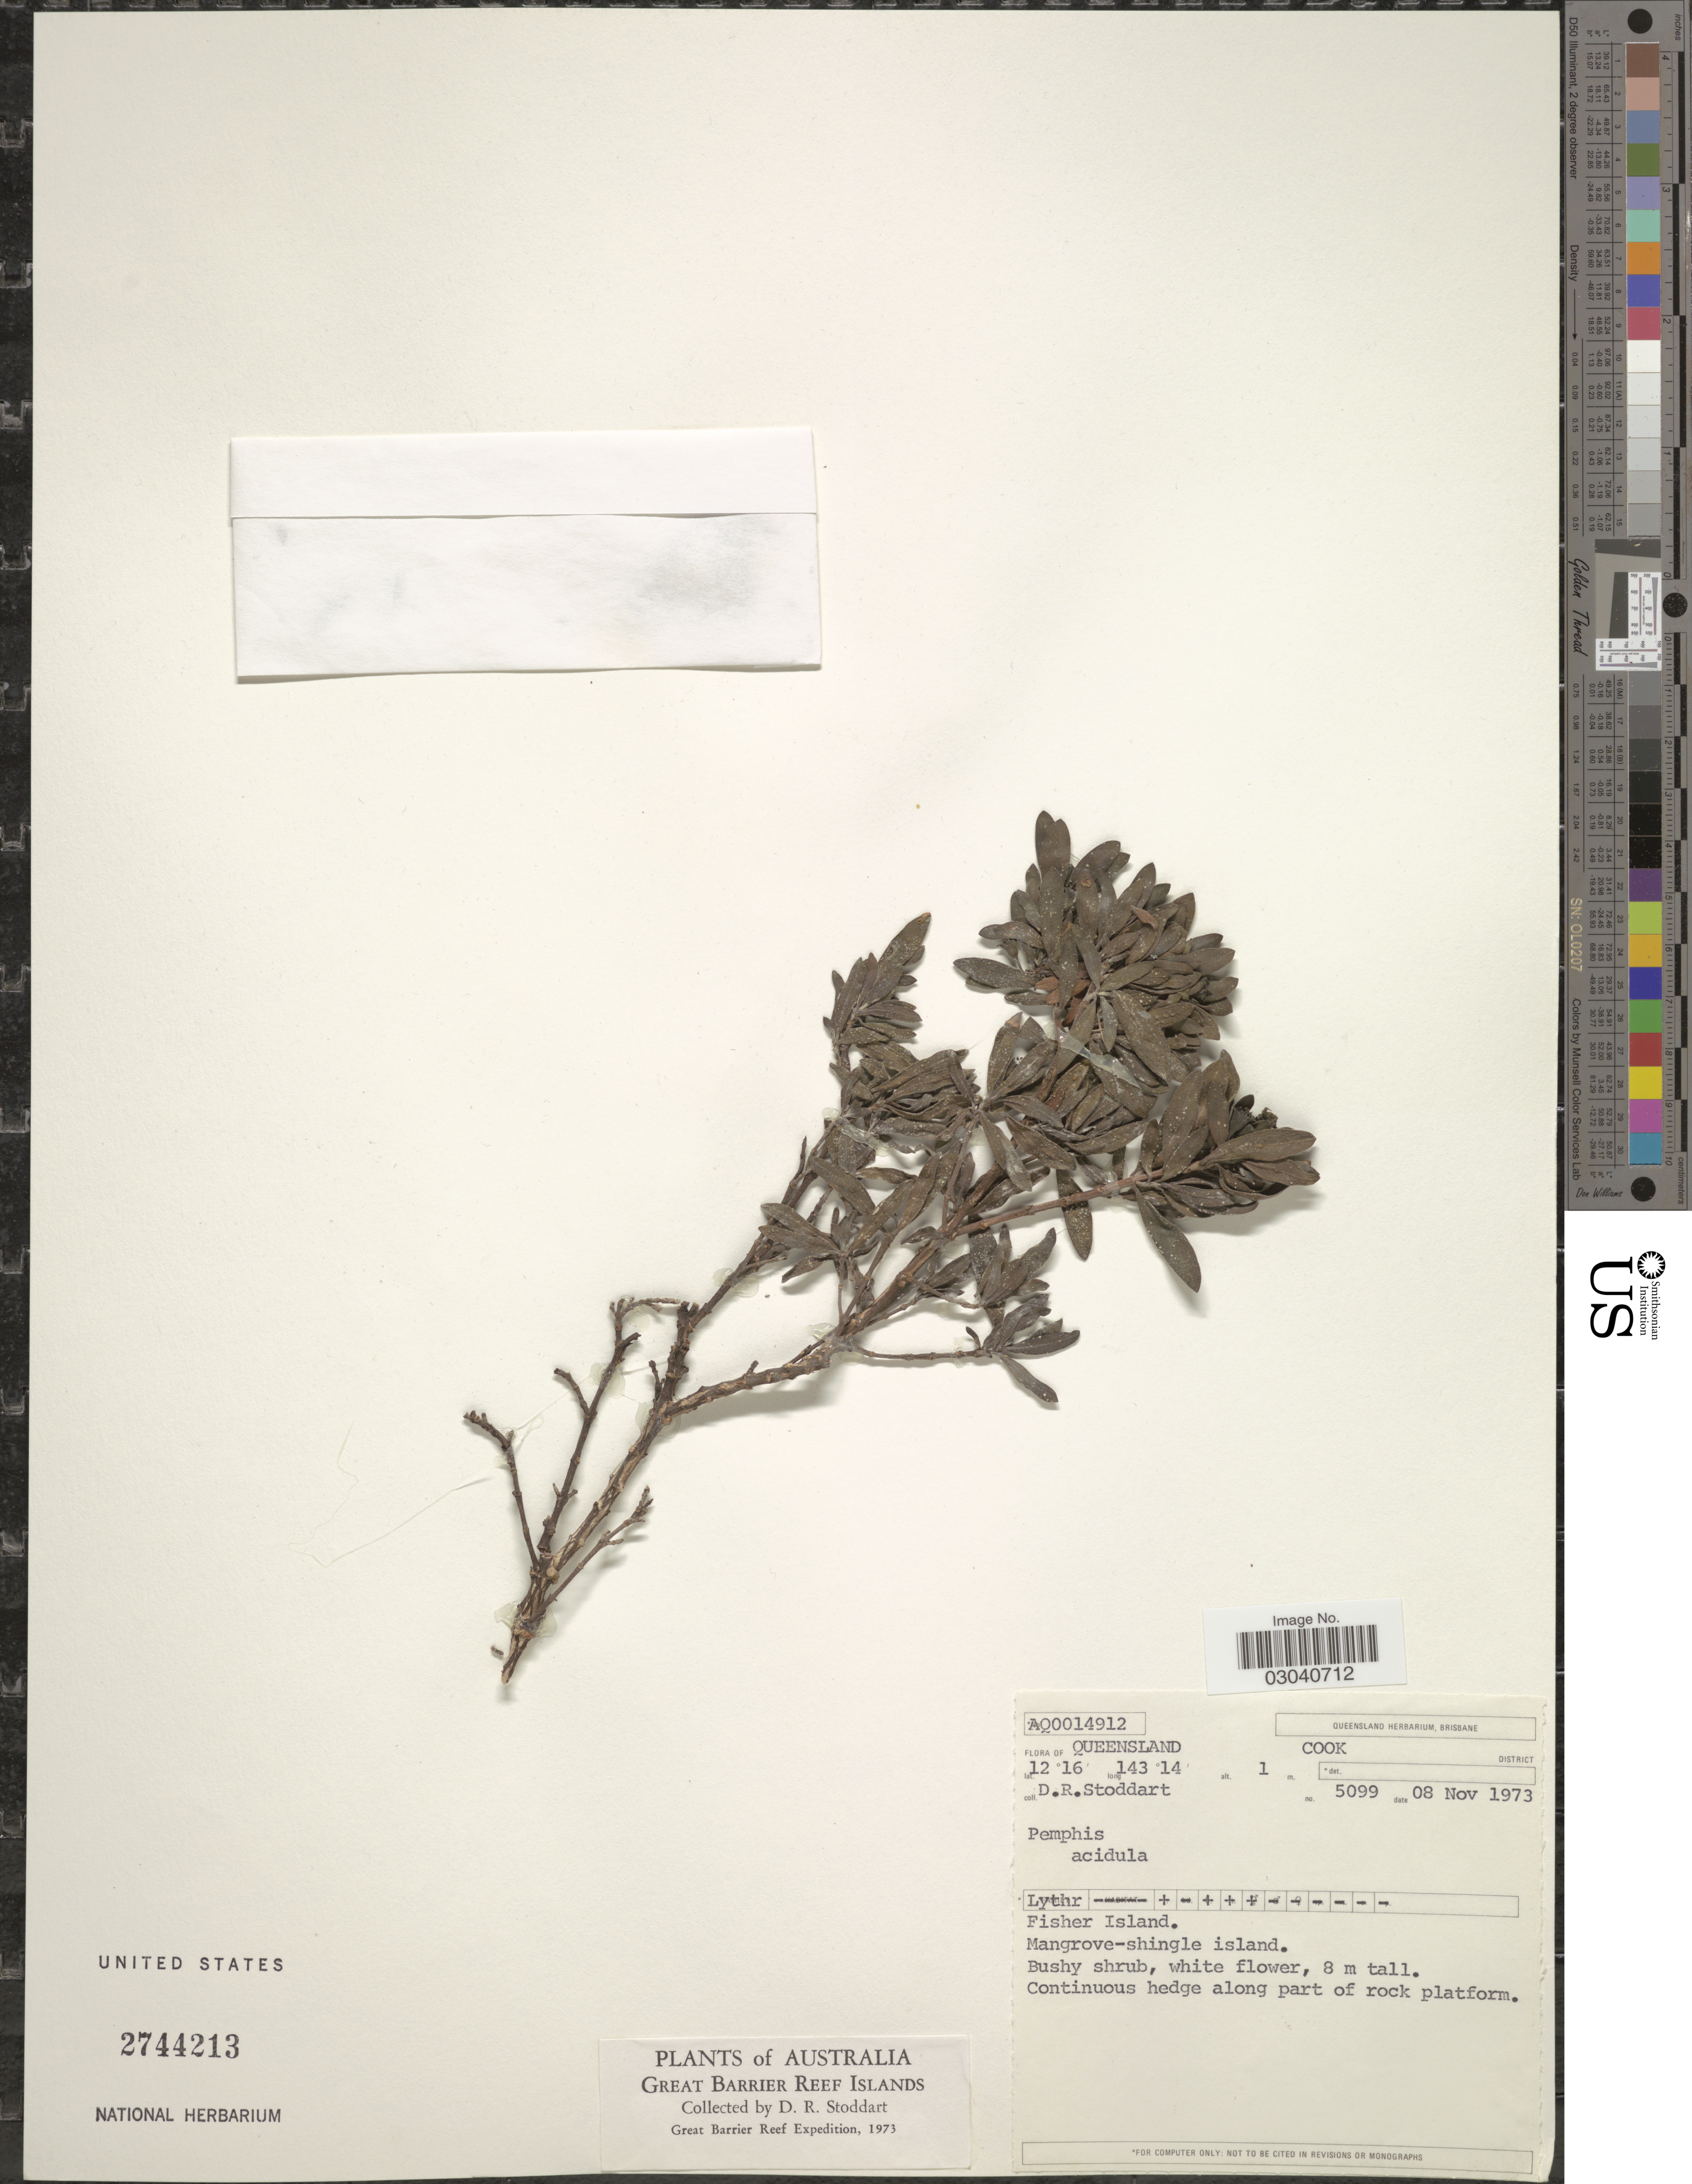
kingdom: Plantae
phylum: Tracheophyta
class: Magnoliopsida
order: Myrtales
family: Lythraceae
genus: Pemphis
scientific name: Pemphis acidula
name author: J.R. Forst. & G. Forst.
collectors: D. R. Stoddart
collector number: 5099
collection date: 1973-11-08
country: Australia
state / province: Queensland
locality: Great Barrier Reef Islands. Cook District. Fisher Island. Mangrove-shingle island.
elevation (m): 1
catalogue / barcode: US 2744213